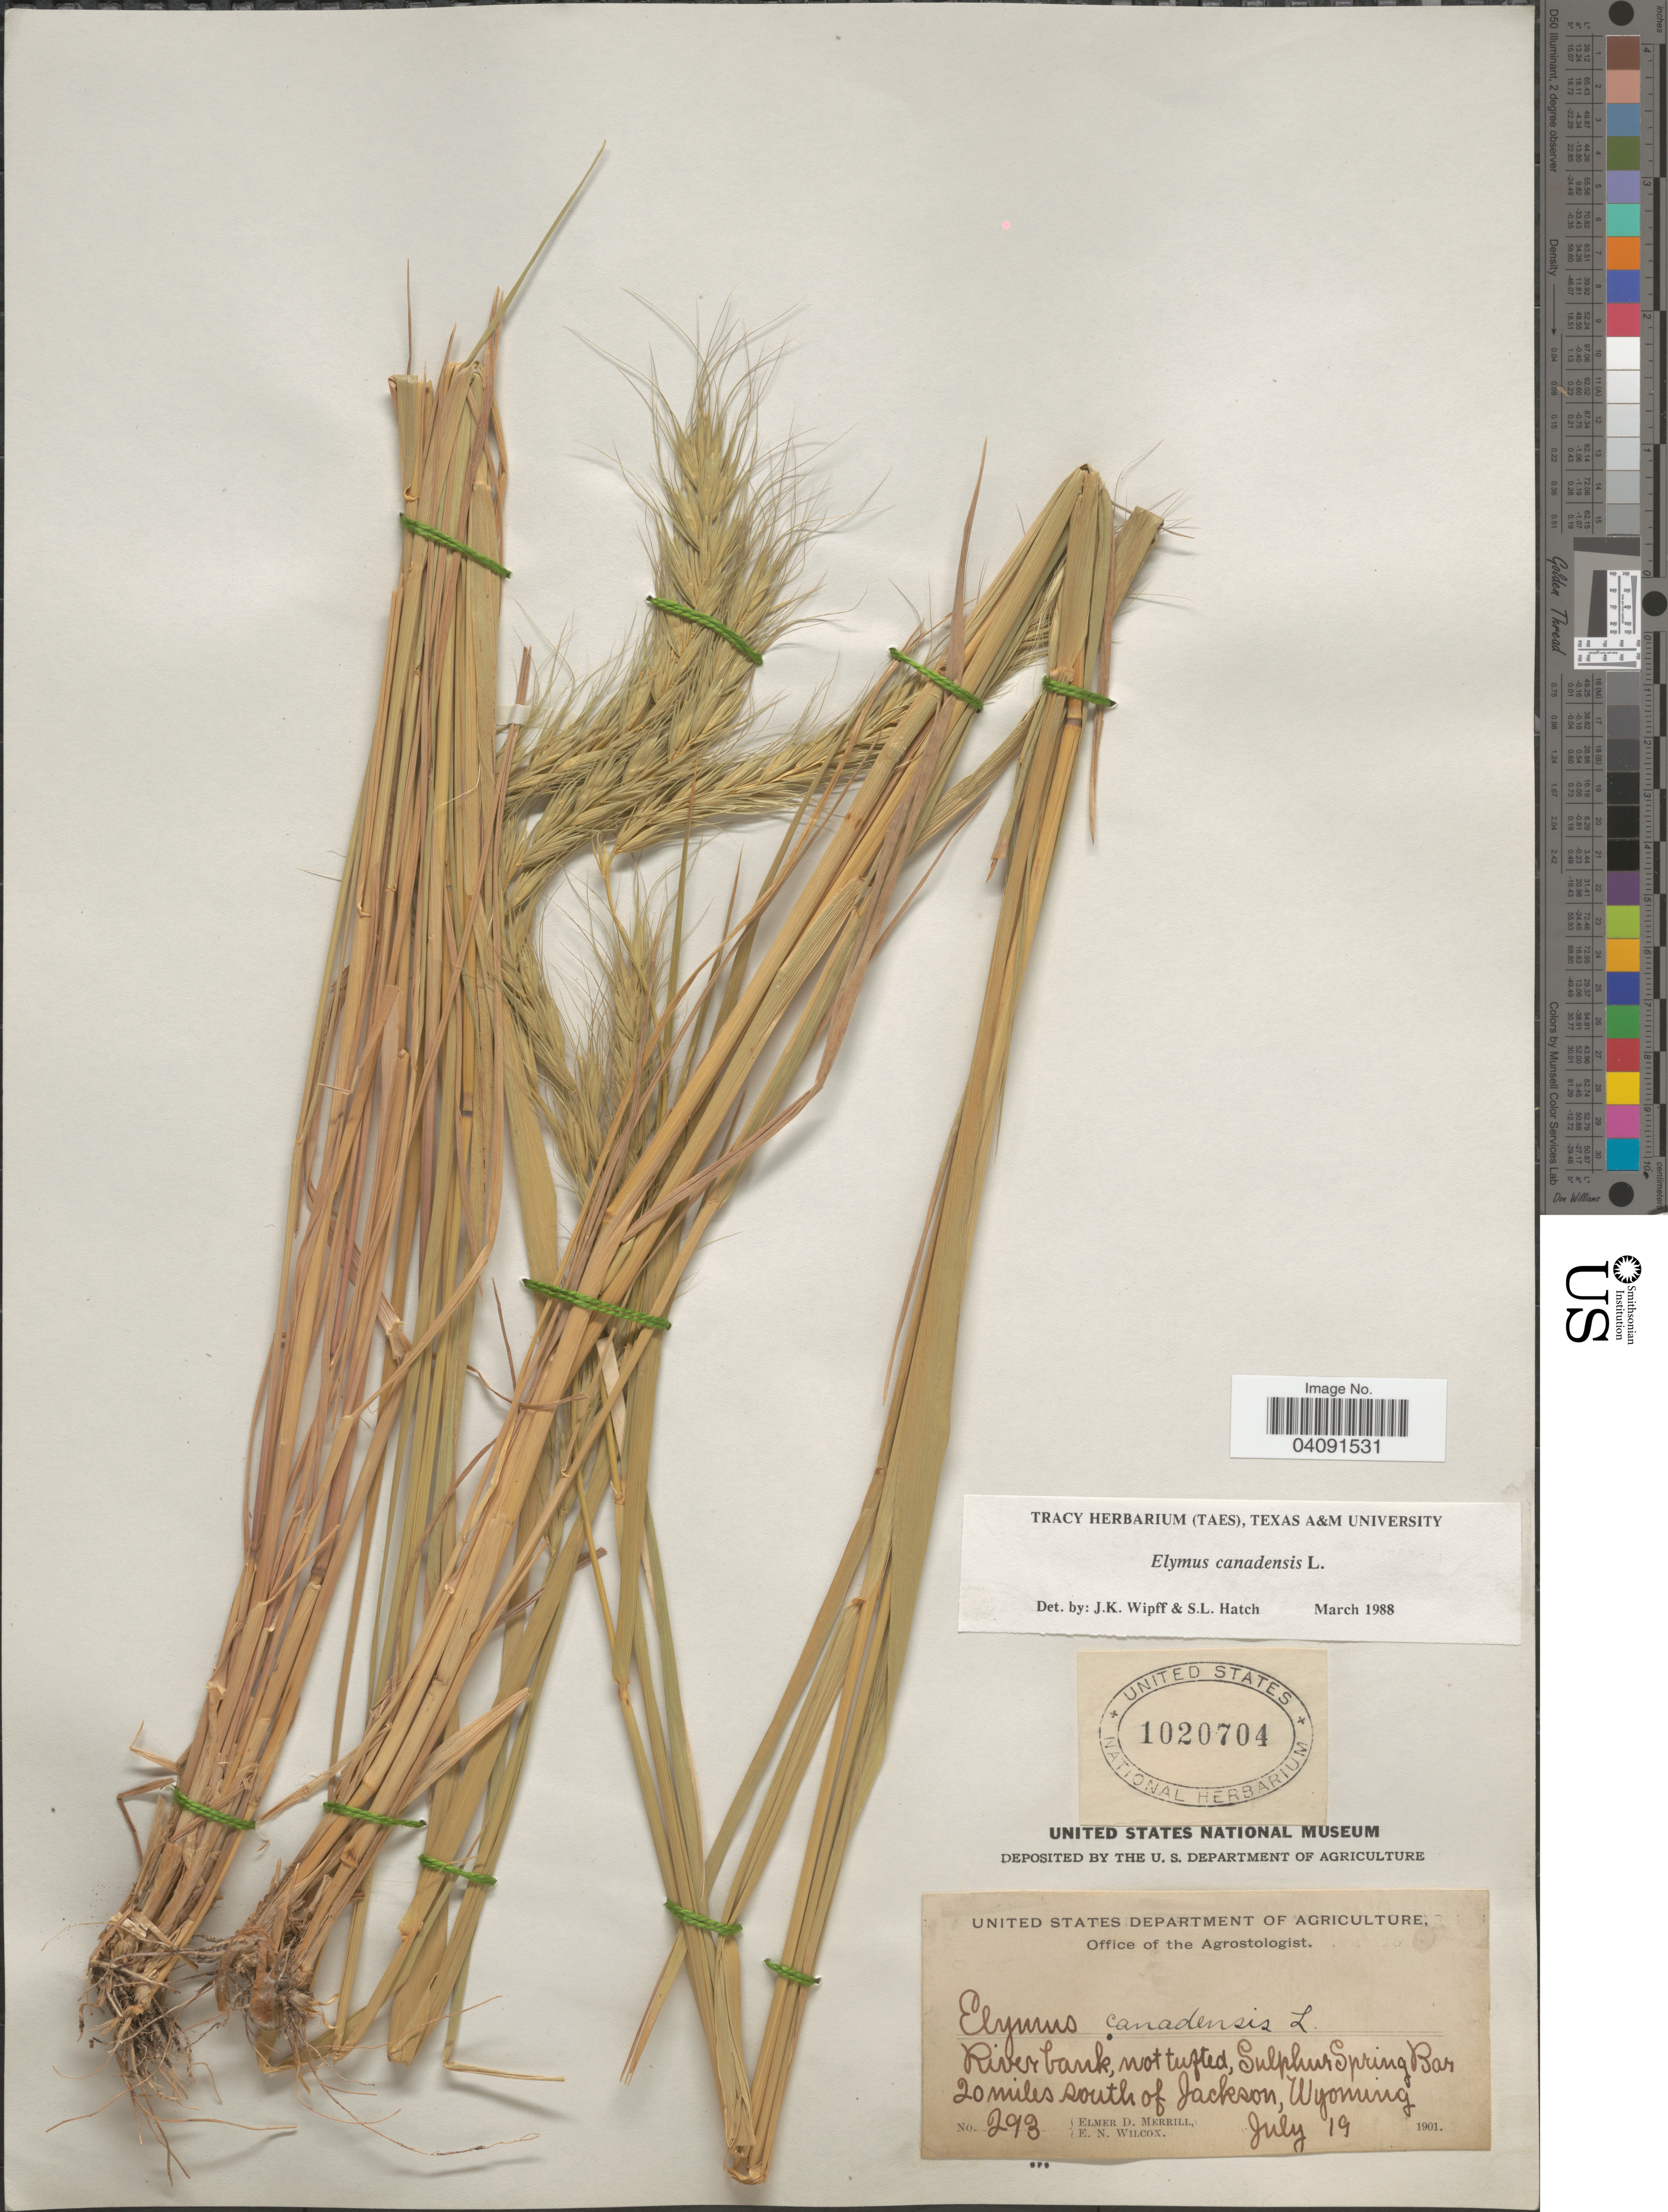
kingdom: Plantae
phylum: Tracheophyta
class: Liliopsida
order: Poales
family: Poaceae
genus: Elymus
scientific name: Elymus canadensis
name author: L.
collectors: E. D. Merrill & E. Wilcox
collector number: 293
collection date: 1901-07-19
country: United States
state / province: Wyoming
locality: River bank, not tufted, Sulphur Spring Bar 20 miles south of Jackson.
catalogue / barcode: US 1020704